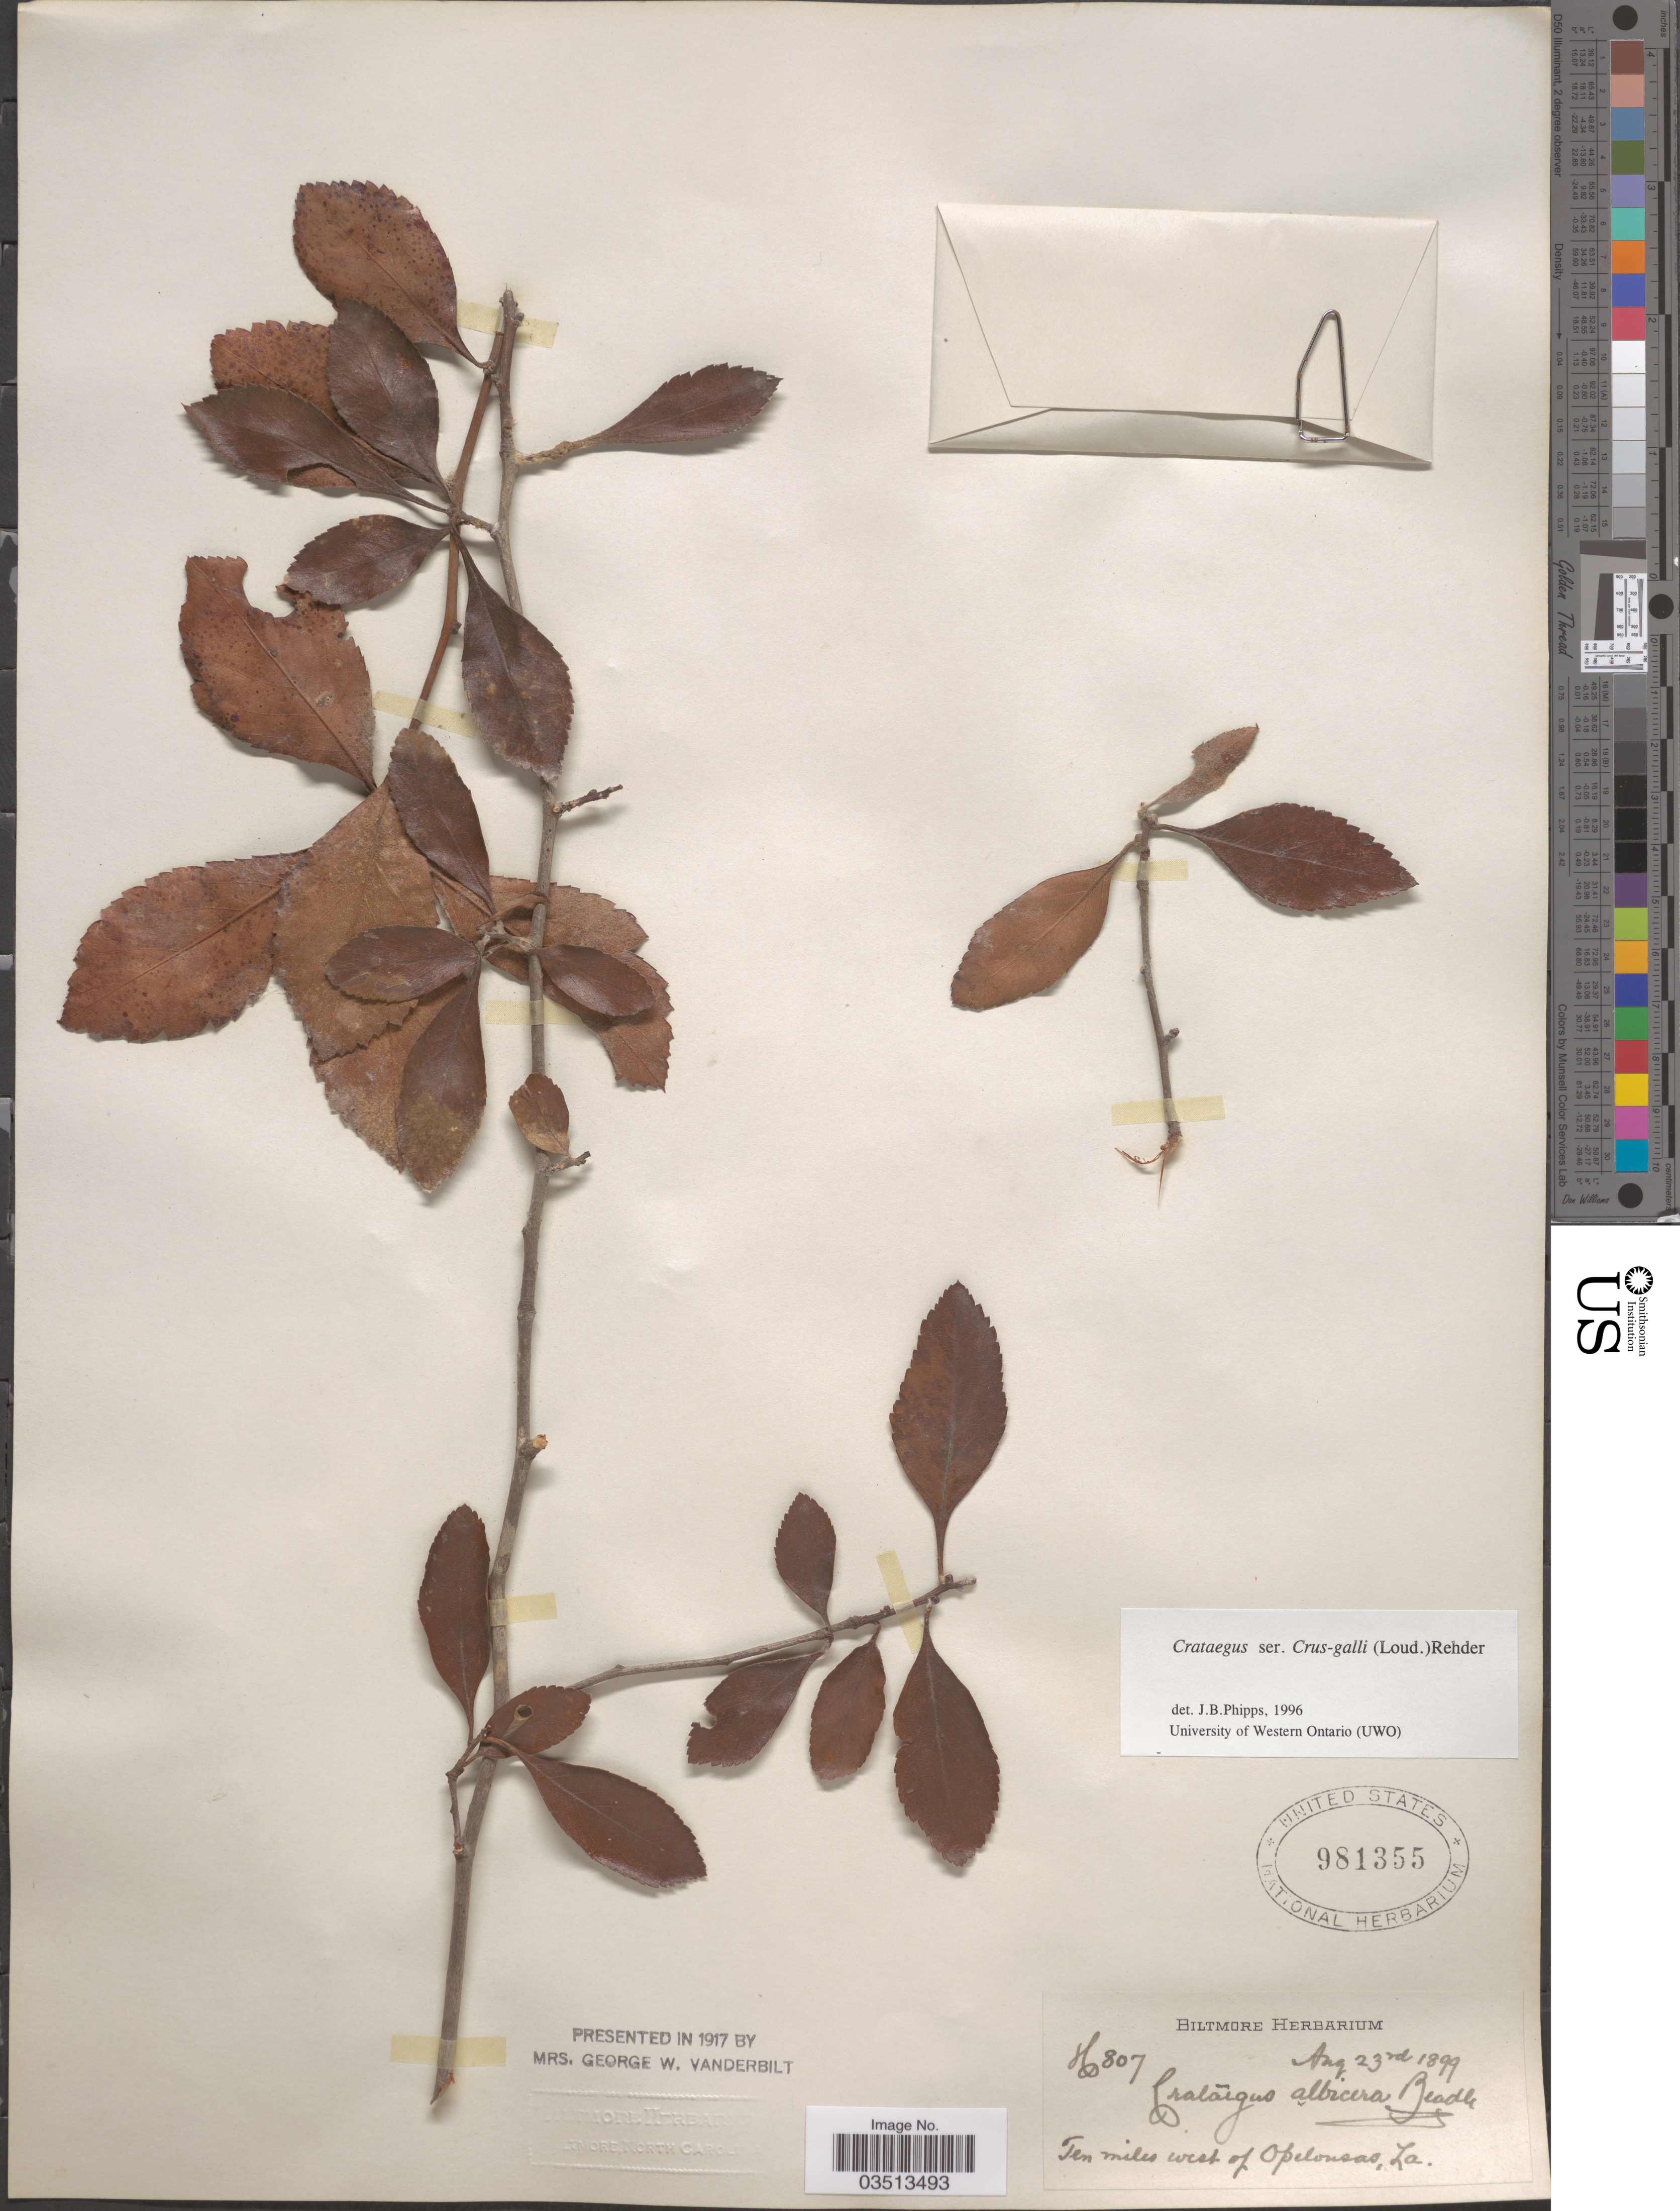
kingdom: Plantae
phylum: Tracheophyta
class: Magnoliopsida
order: Rosales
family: Rosaceae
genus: Crataegus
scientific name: Crataegus berberifolia var. engelmannii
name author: Eggl.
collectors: ex herb. Biltmore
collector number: H807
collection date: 1899-08-23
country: United States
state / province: Louisiana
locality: Ten miles west of Opelousas.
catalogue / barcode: US 981355